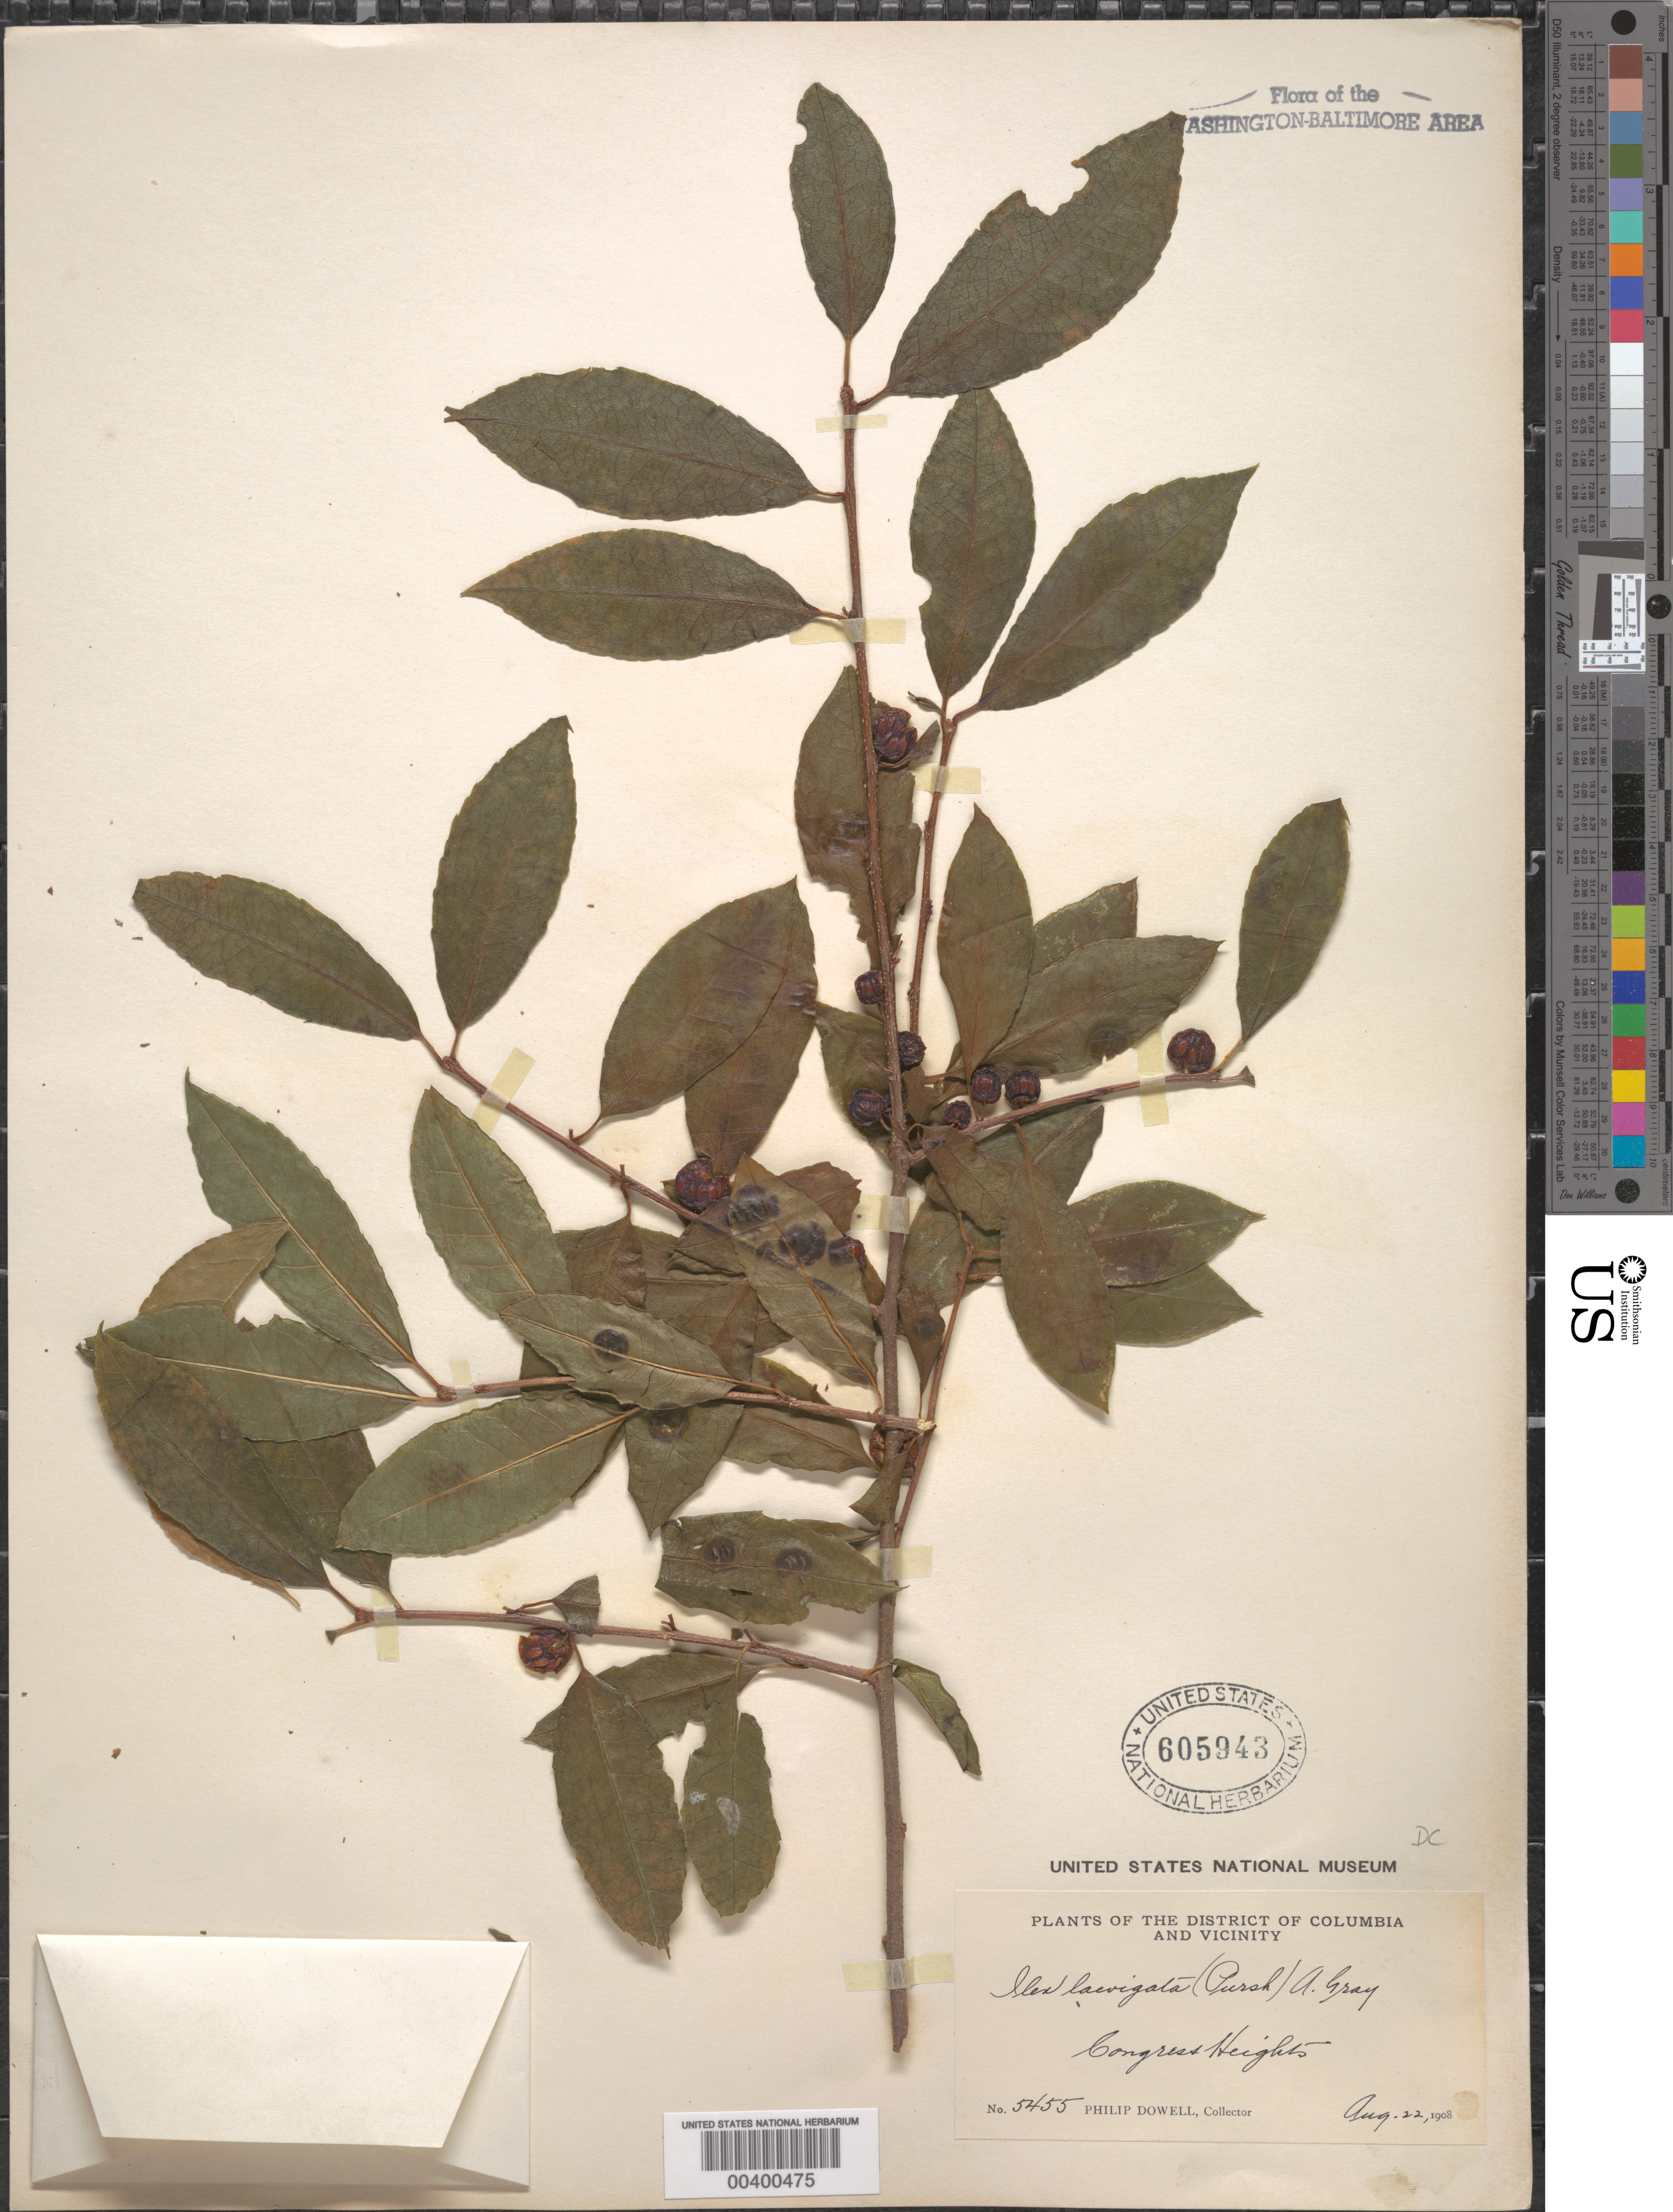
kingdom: Plantae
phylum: Tracheophyta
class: Magnoliopsida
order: Aquifoliales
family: Aquifoliaceae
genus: Ilex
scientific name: Ilex laevigata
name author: (Pursh) A. Gray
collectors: P. Dowell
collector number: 5455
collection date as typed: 22 Aug 1908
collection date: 1908-08-22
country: United States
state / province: District of Columbia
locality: Congress Heights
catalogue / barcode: US 605943